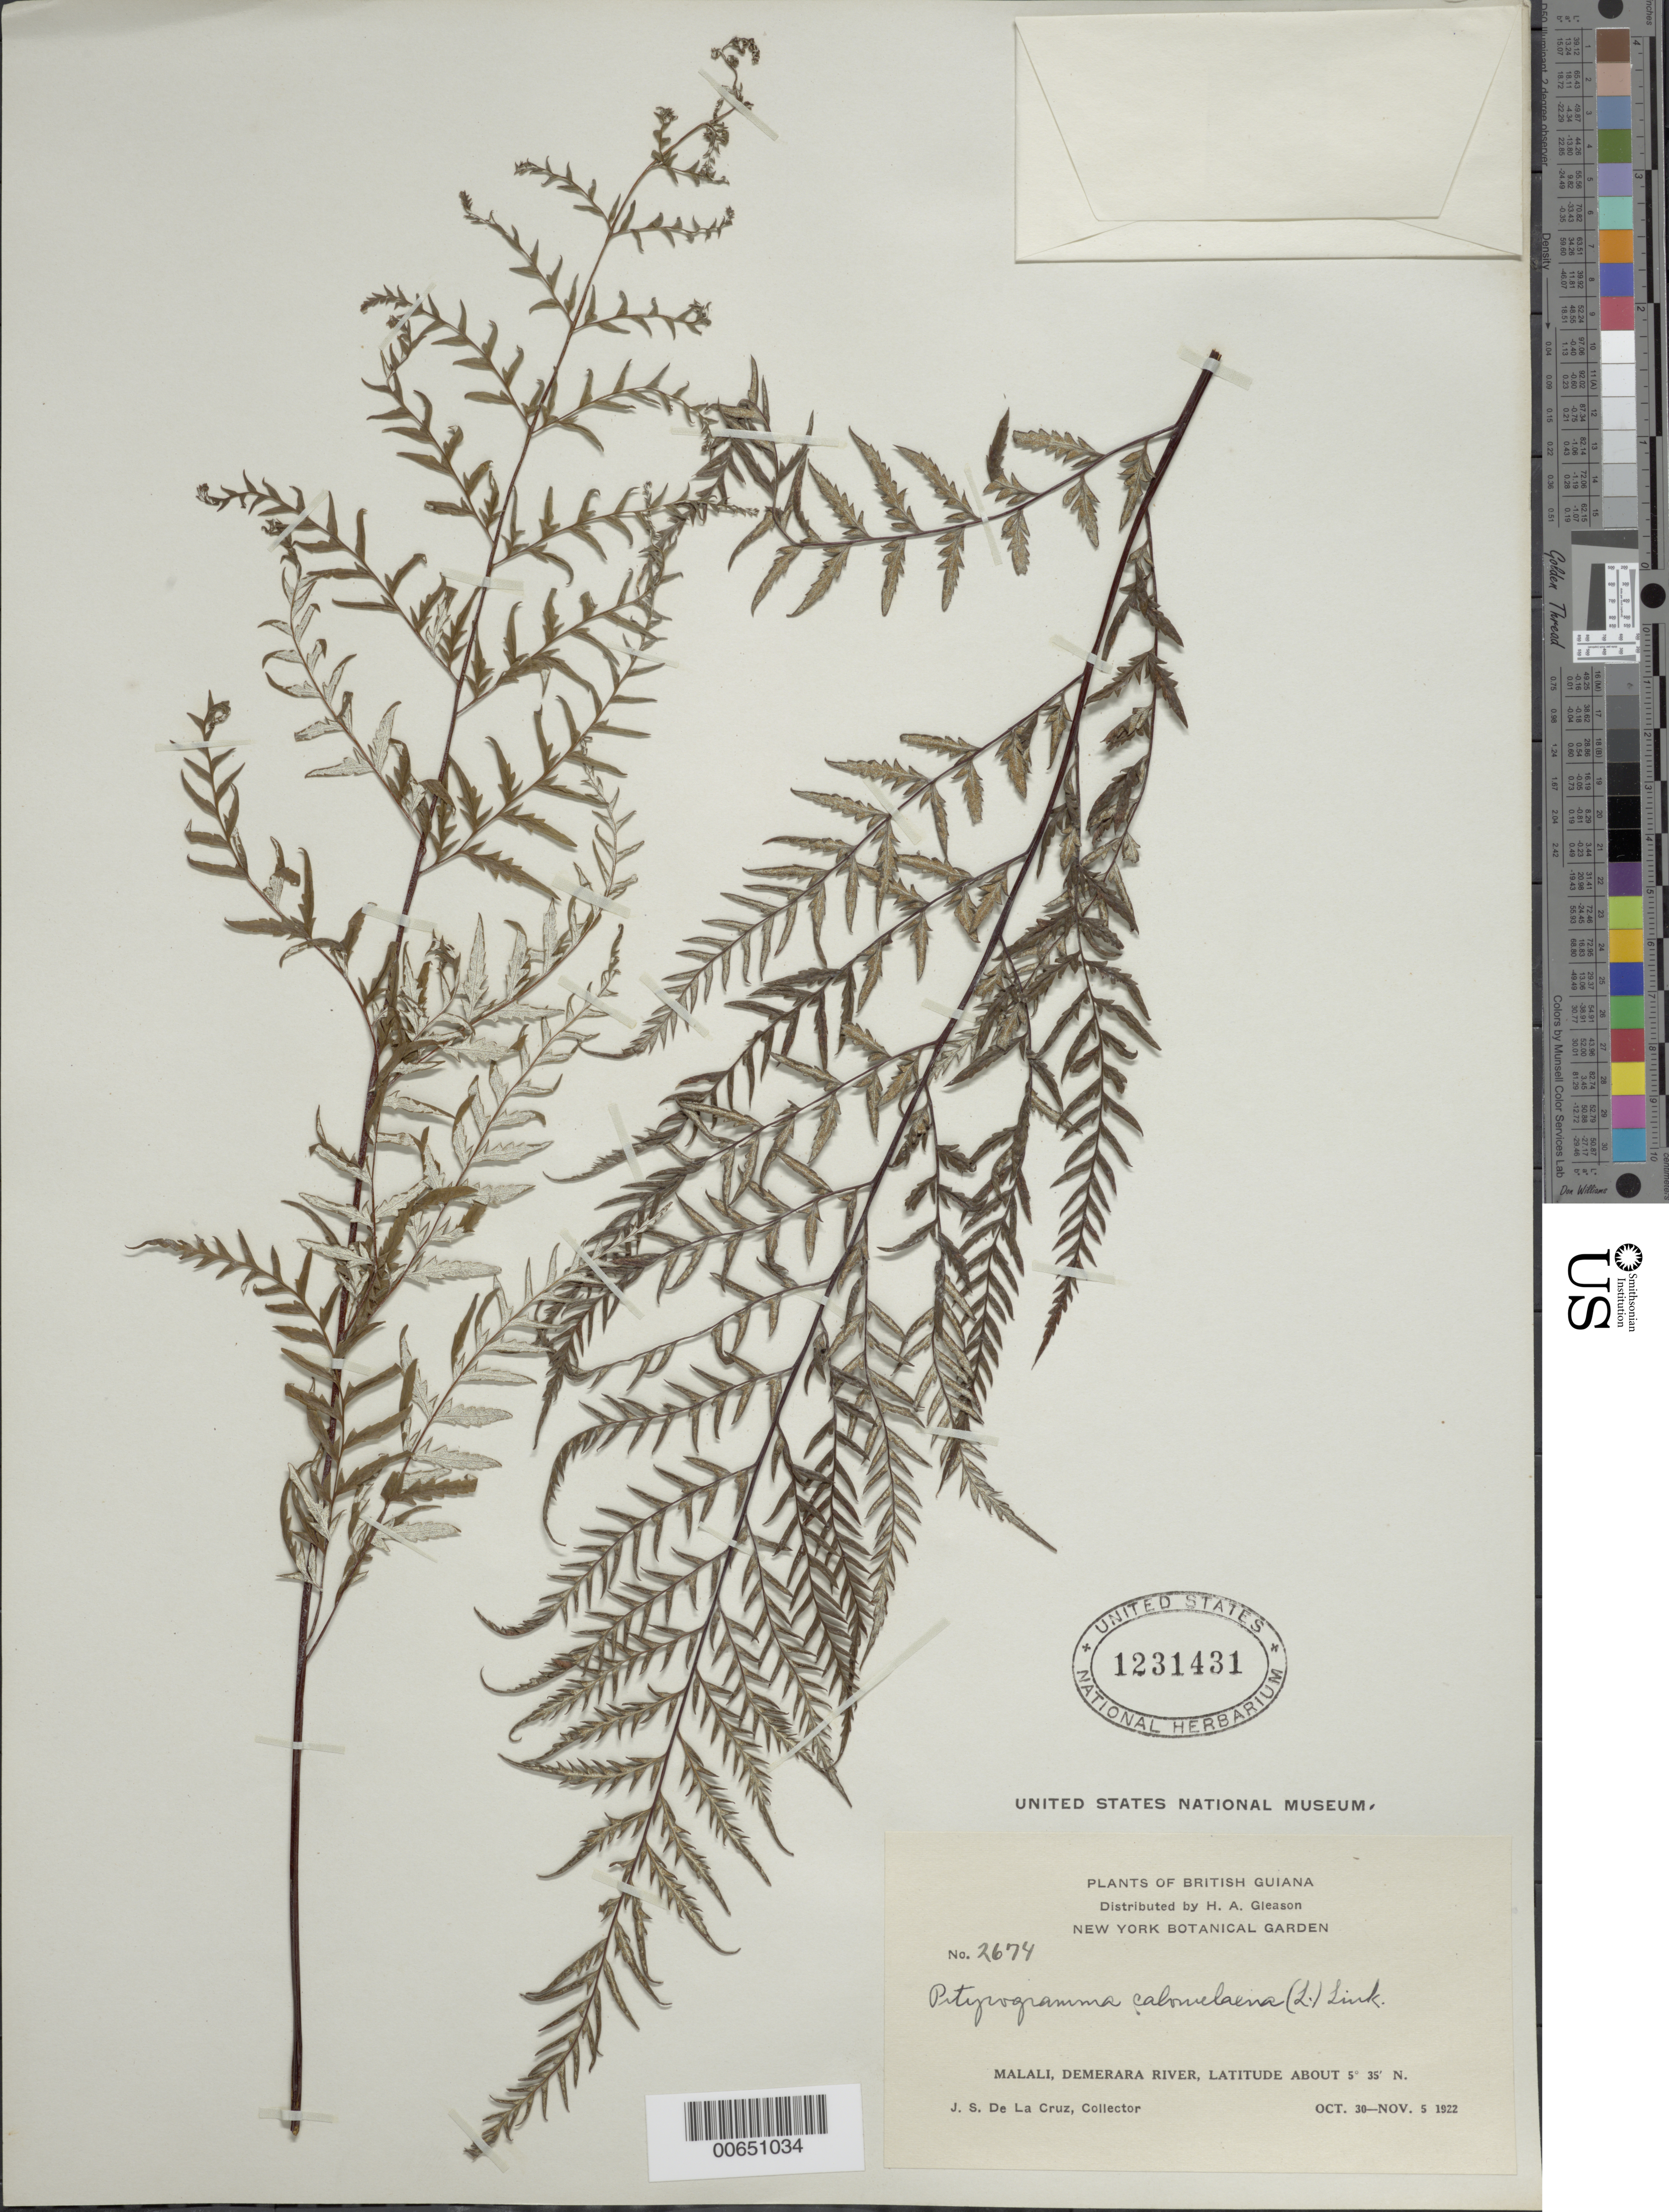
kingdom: Plantae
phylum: Tracheophyta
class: Polypodiopsida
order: Polypodiales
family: Pteridaceae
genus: Pityrogramma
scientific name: Pityrogramma calomelanos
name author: (L.) Link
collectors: J. S. de la Cruz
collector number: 2674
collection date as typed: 30-Oct-22 to 5-Nov-22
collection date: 1922-10-30/1922-11-05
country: Guyana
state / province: U. Demerara-Berbice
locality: Malali, Demerara R.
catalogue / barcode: US 1231431